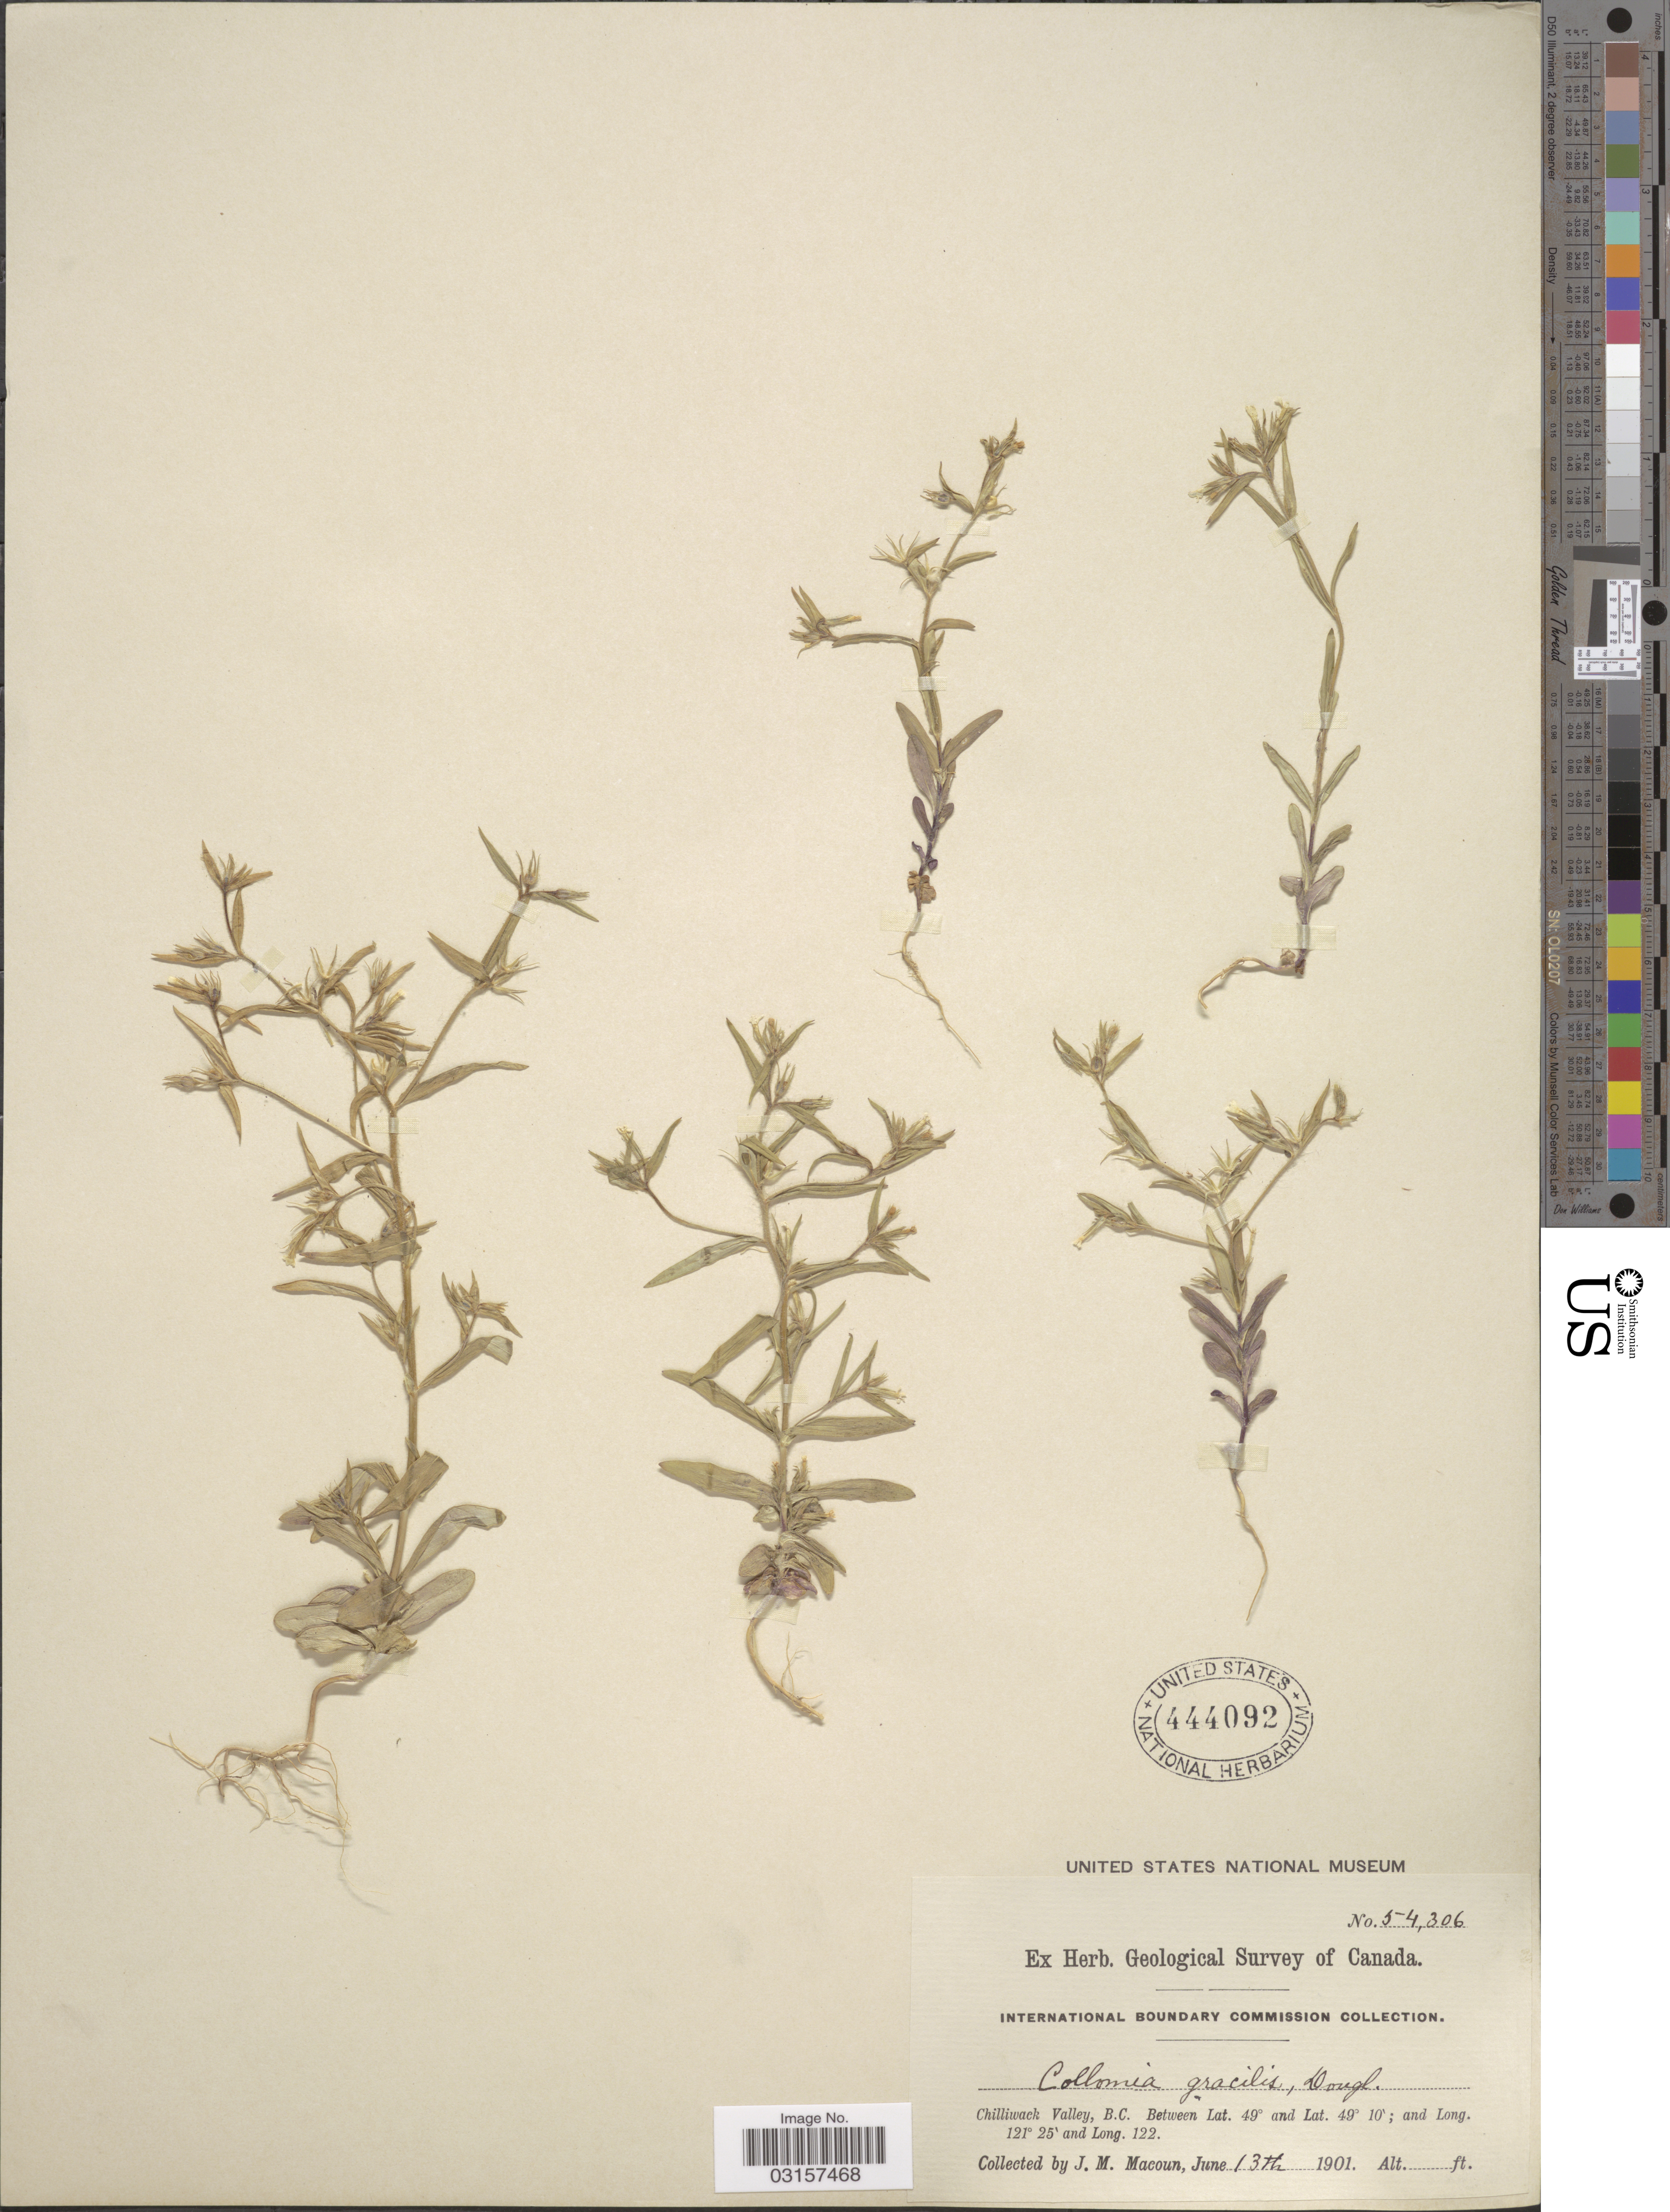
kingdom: Plantae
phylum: Tracheophyta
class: Magnoliopsida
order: Ericales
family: Polemoniaceae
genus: Microsteris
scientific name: Microsteris gracilis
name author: (Hook.) Greene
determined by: (US) Smithsonian Institution - National Museum of Natural History - Department of Botany (UNITED STATES)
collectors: J. M. Macoun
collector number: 54306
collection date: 1901-06-13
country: Canada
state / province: British Columbia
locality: Chilliwack Valley, B.C.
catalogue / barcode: US 444092